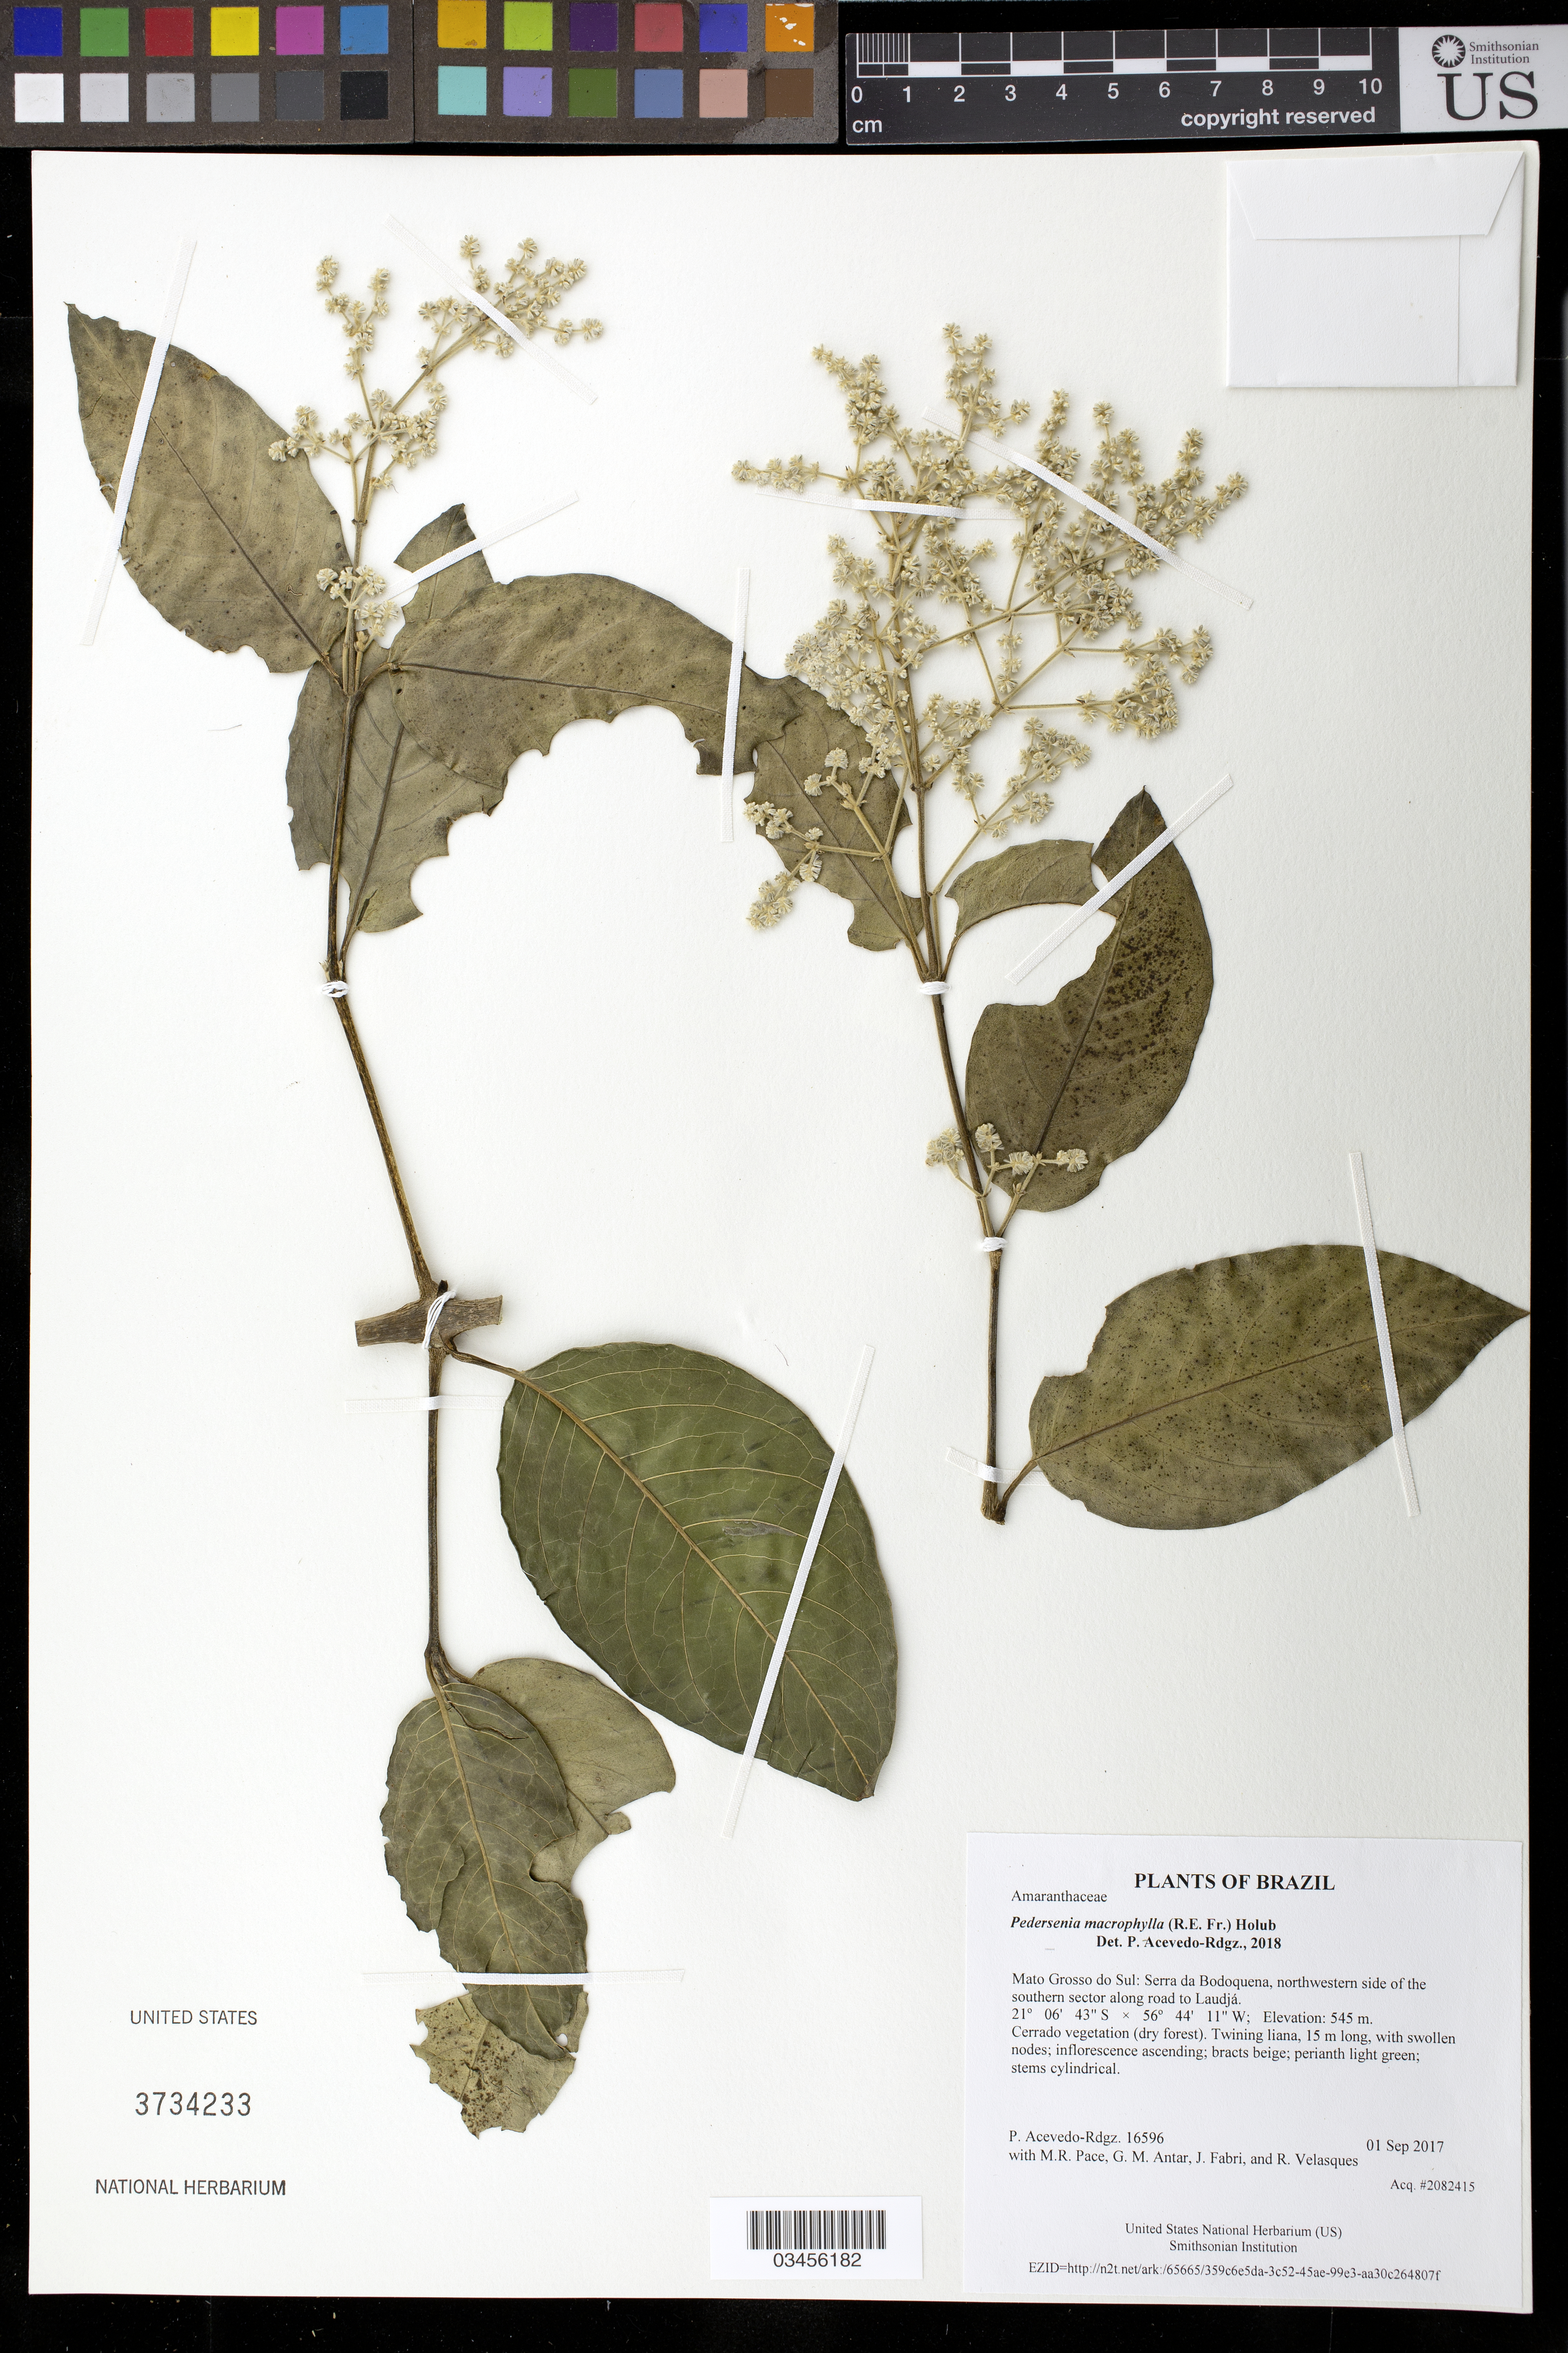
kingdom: Plantae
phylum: Tracheophyta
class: Magnoliopsida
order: Caryophyllales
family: Amaranthaceae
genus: Pedersenia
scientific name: Pedersenia macrophylla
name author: (R.E. Fr.) Holub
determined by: Acevedo-Rodríguez, P., (BOT), Smithsonian Institution - National Museum of Natural History (UNITED STATES)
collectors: P. Acevedo-Rodr., M. R. Pace, G. M. Antar, J. Fabri & R. Velasques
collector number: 16596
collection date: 2017-09-01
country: Brazil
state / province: Mato Grosso do Sul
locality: Serra da Bodoquena, northwestern side of the southern sector along road to Laudjá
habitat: Cerrado vegetation (dry forest)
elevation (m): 545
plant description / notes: US, NY, K, MO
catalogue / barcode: US 3734233